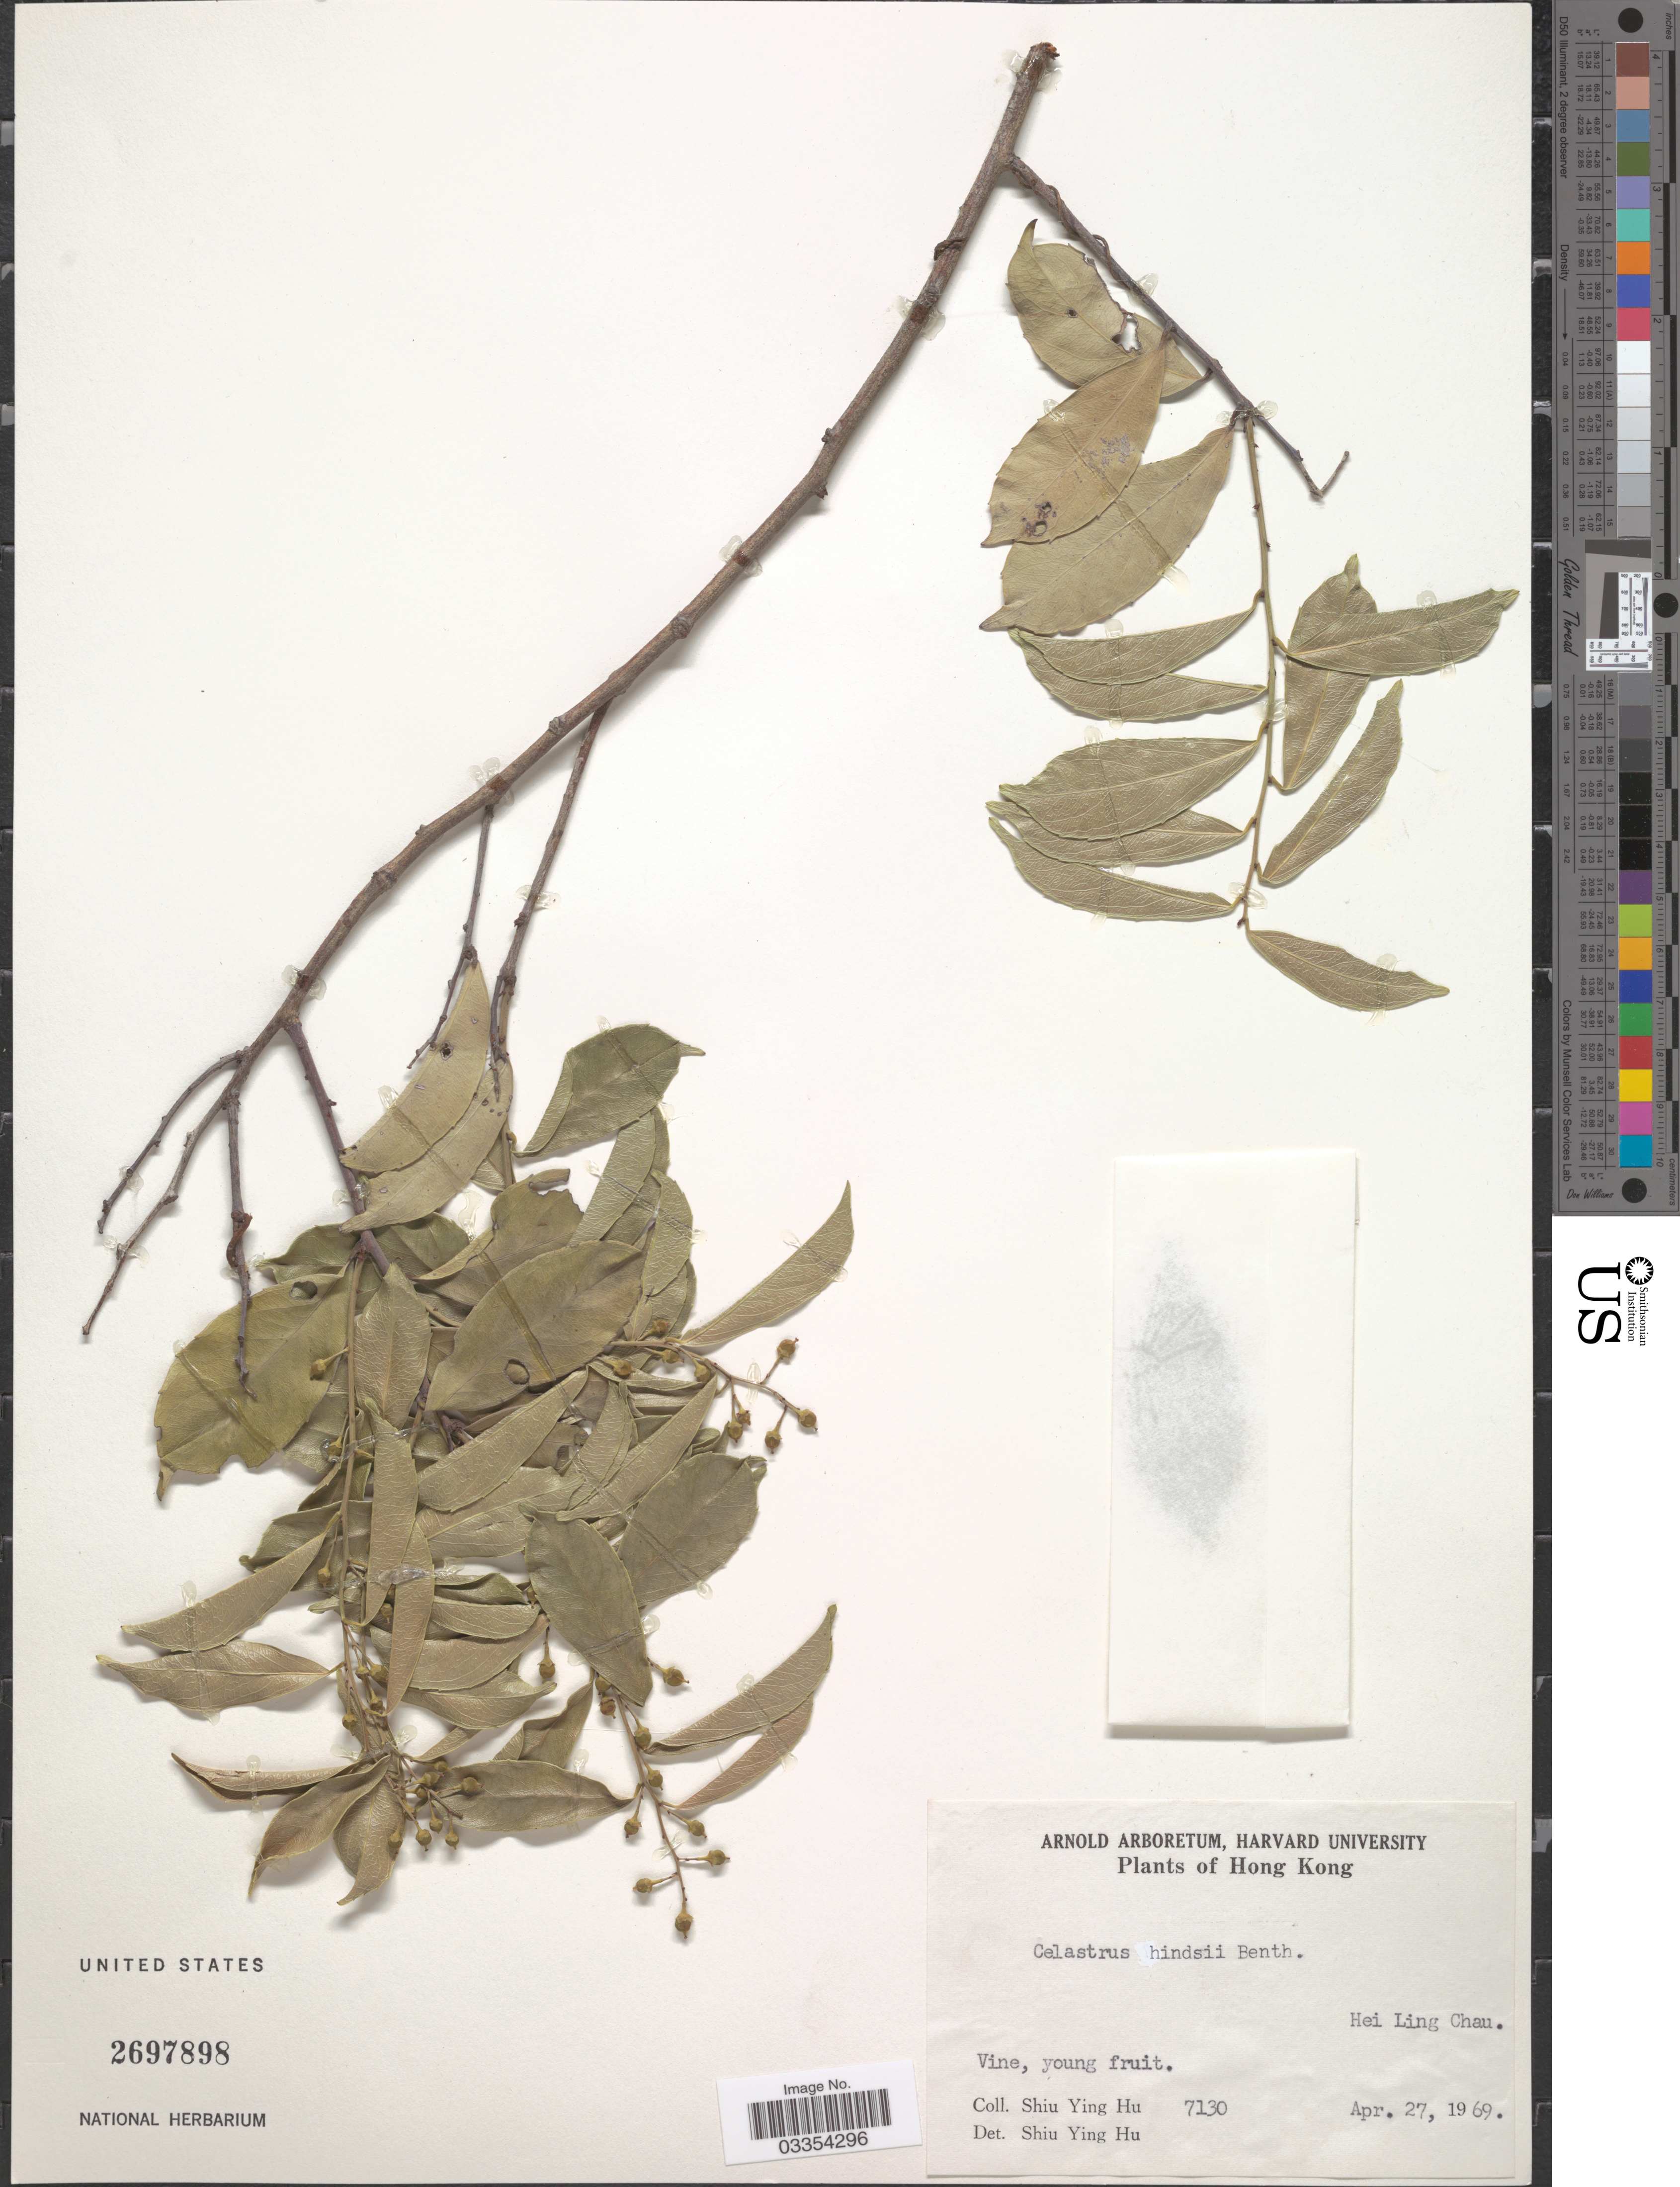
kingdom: Plantae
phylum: Tracheophyta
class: Magnoliopsida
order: Celastrales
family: Celastraceae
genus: Celastrus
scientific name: Celastrus hindsii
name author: Benth.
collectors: S. Y. Hu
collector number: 7130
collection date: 1969-04-27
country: China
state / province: Hong Kong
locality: Hei Ling Chau.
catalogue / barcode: US 2697898